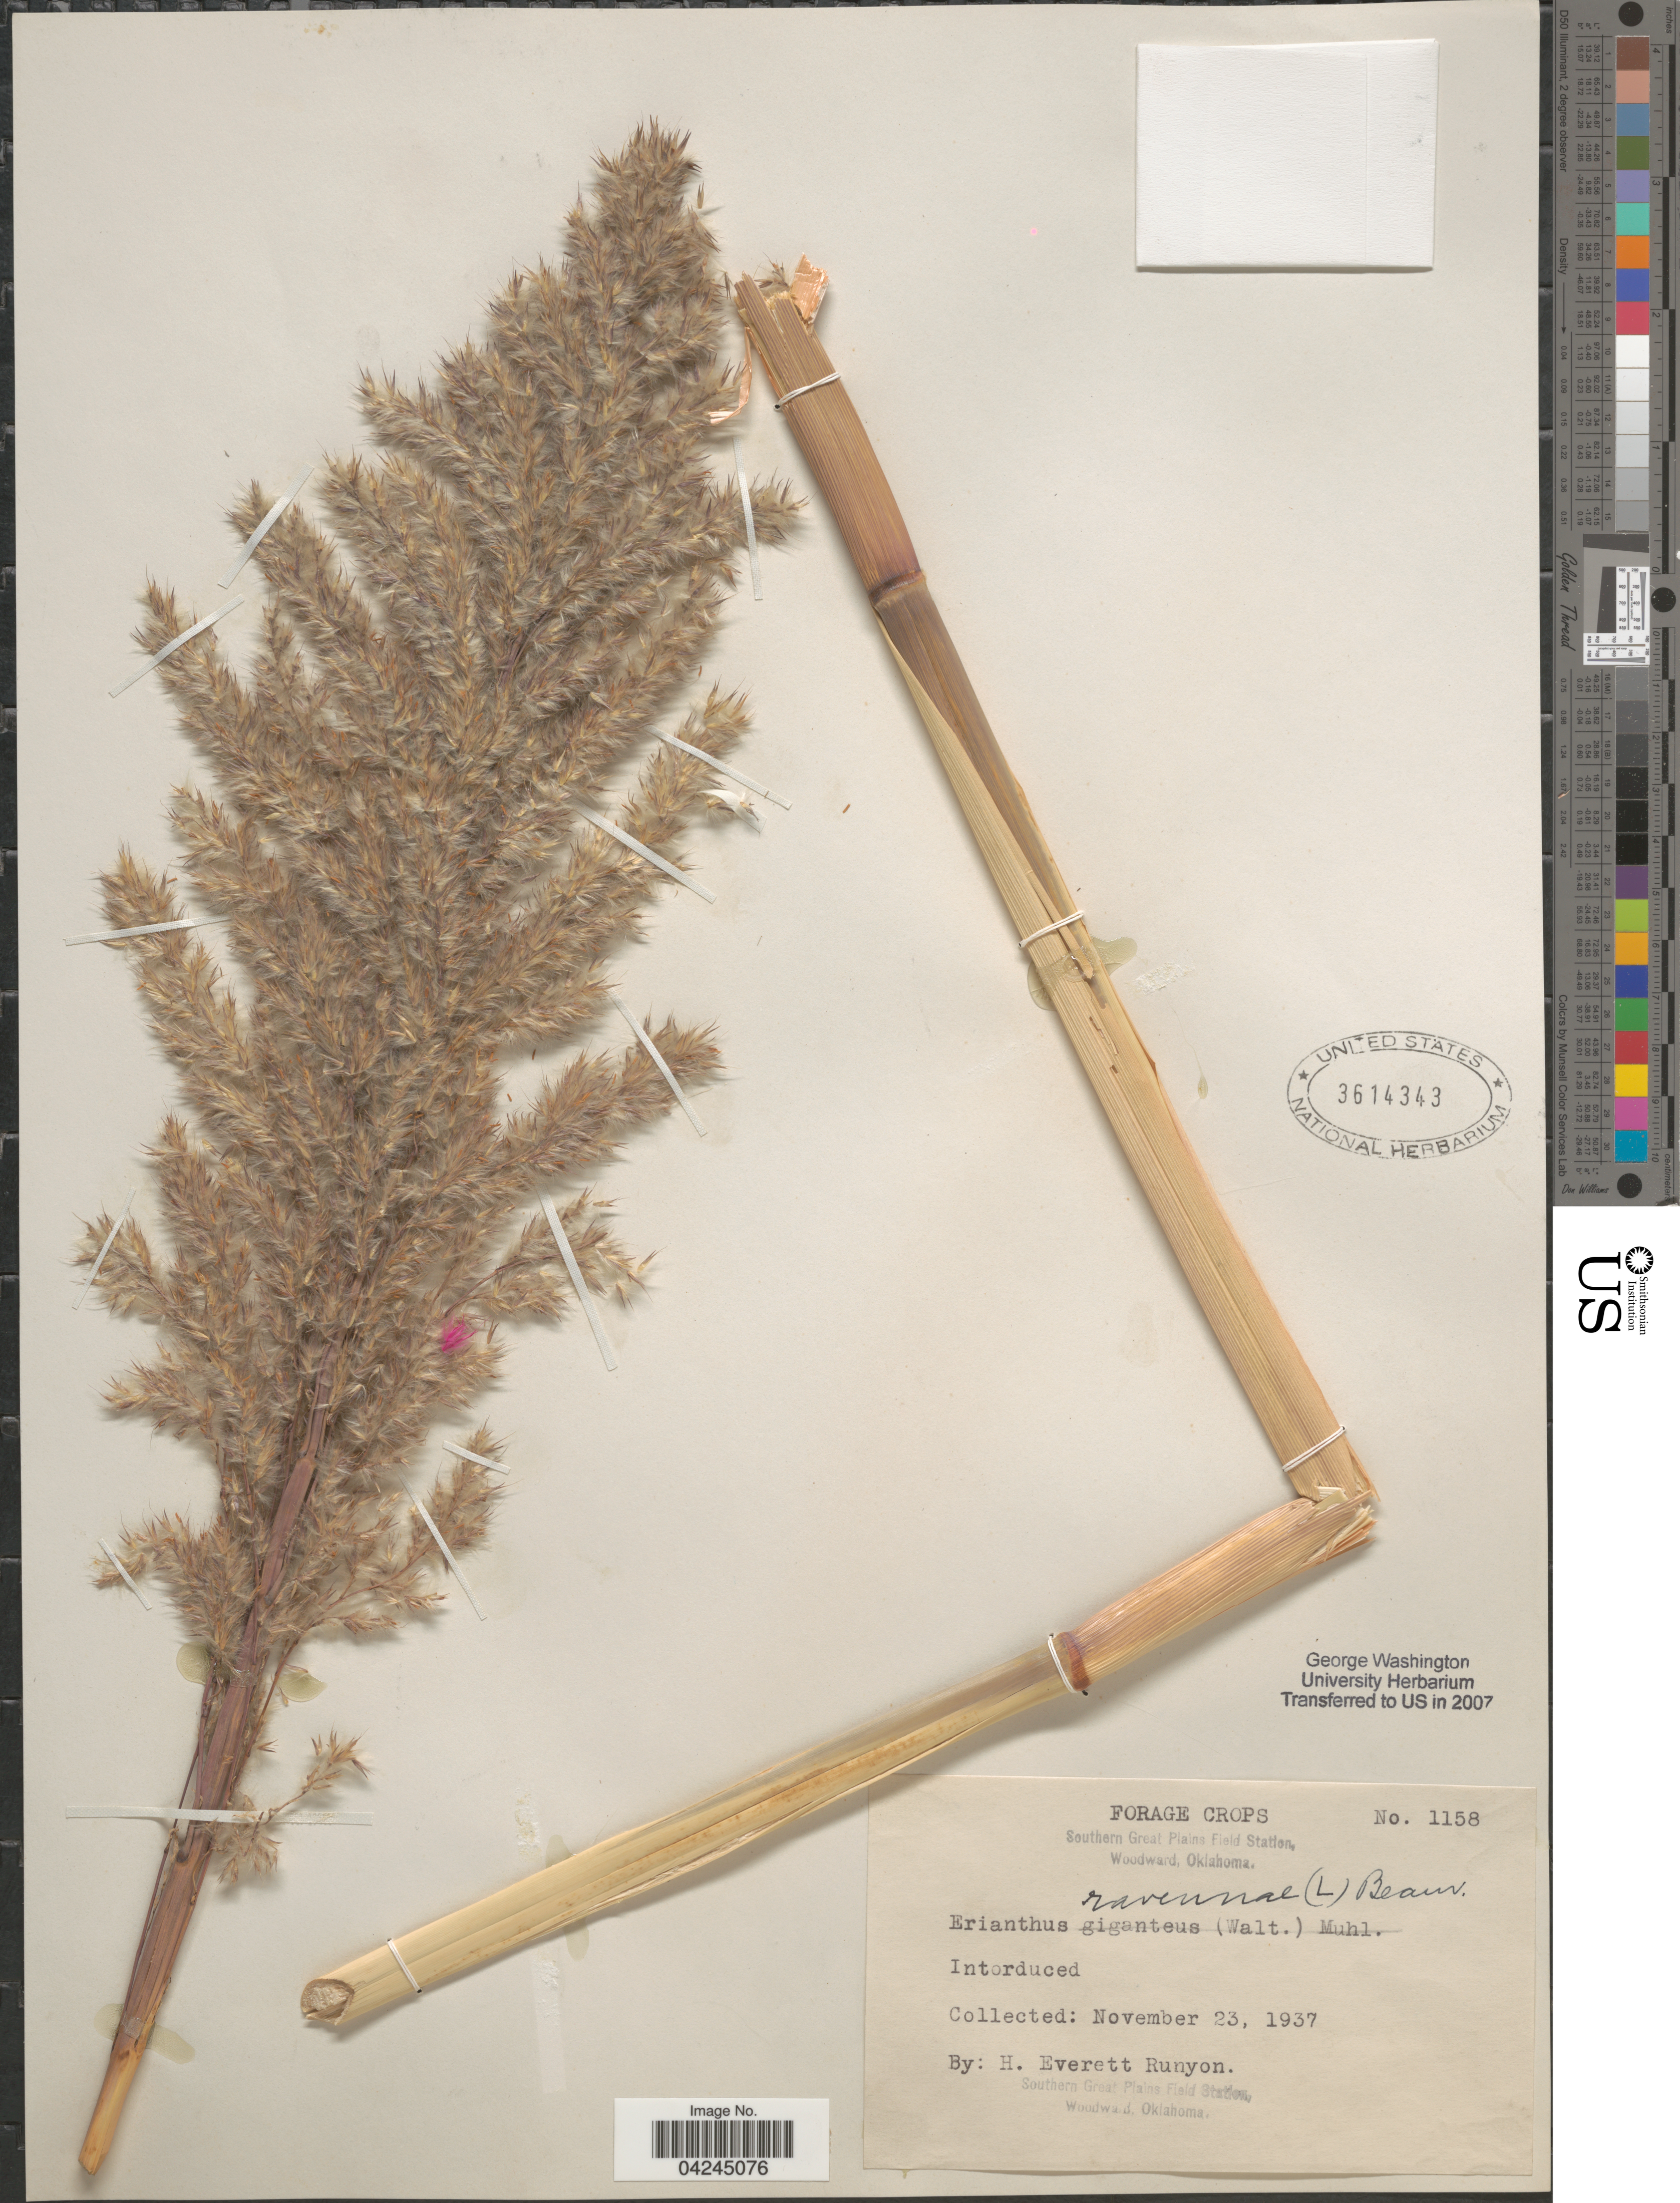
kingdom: Plantae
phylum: Tracheophyta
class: Liliopsida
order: Poales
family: Poaceae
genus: Erianthus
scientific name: Erianthus giganteus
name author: (Walter) P. Beauv.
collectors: H. E. Runyon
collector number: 1158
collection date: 1937-11-23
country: United States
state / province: Oklahoma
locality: Southern Great Plains Field Station, Woodward.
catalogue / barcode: US 3614343